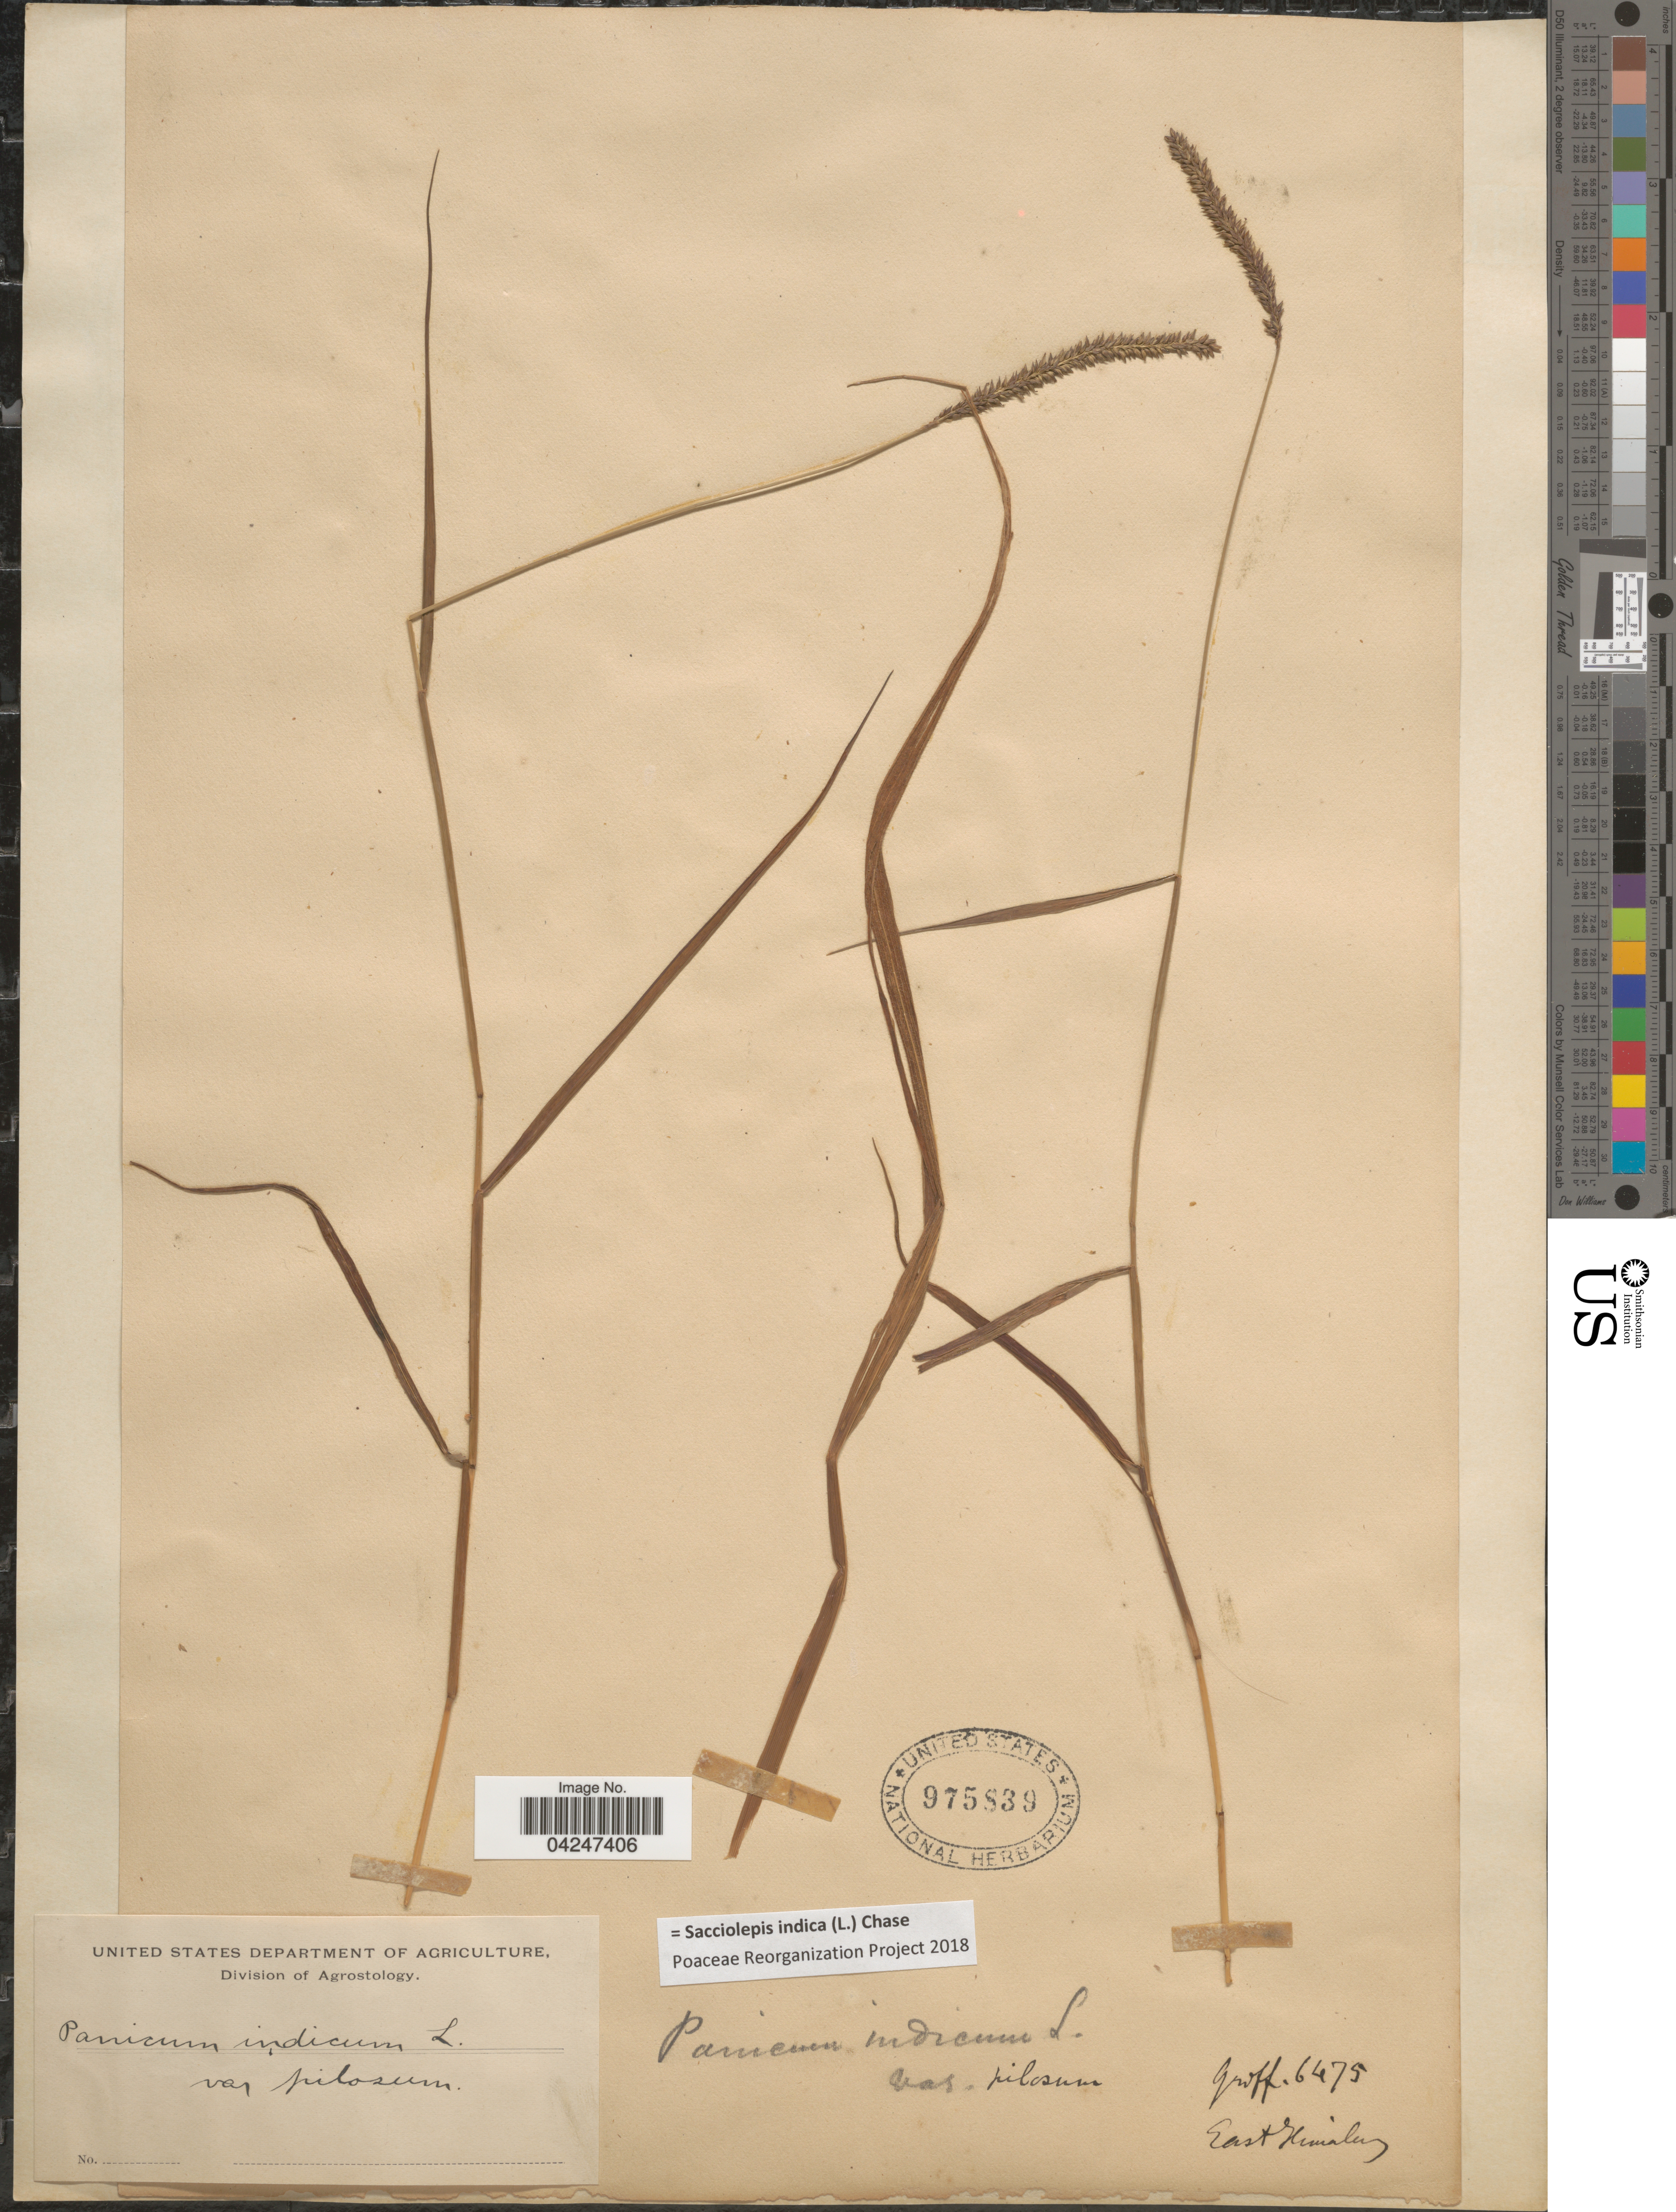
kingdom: Plantae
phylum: Tracheophyta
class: Liliopsida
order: Poales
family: Poaceae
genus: Sacciolepis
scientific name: Sacciolepis indica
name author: (L.) Chase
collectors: -- Groff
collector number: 6475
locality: East Himalaya.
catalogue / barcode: US 975839